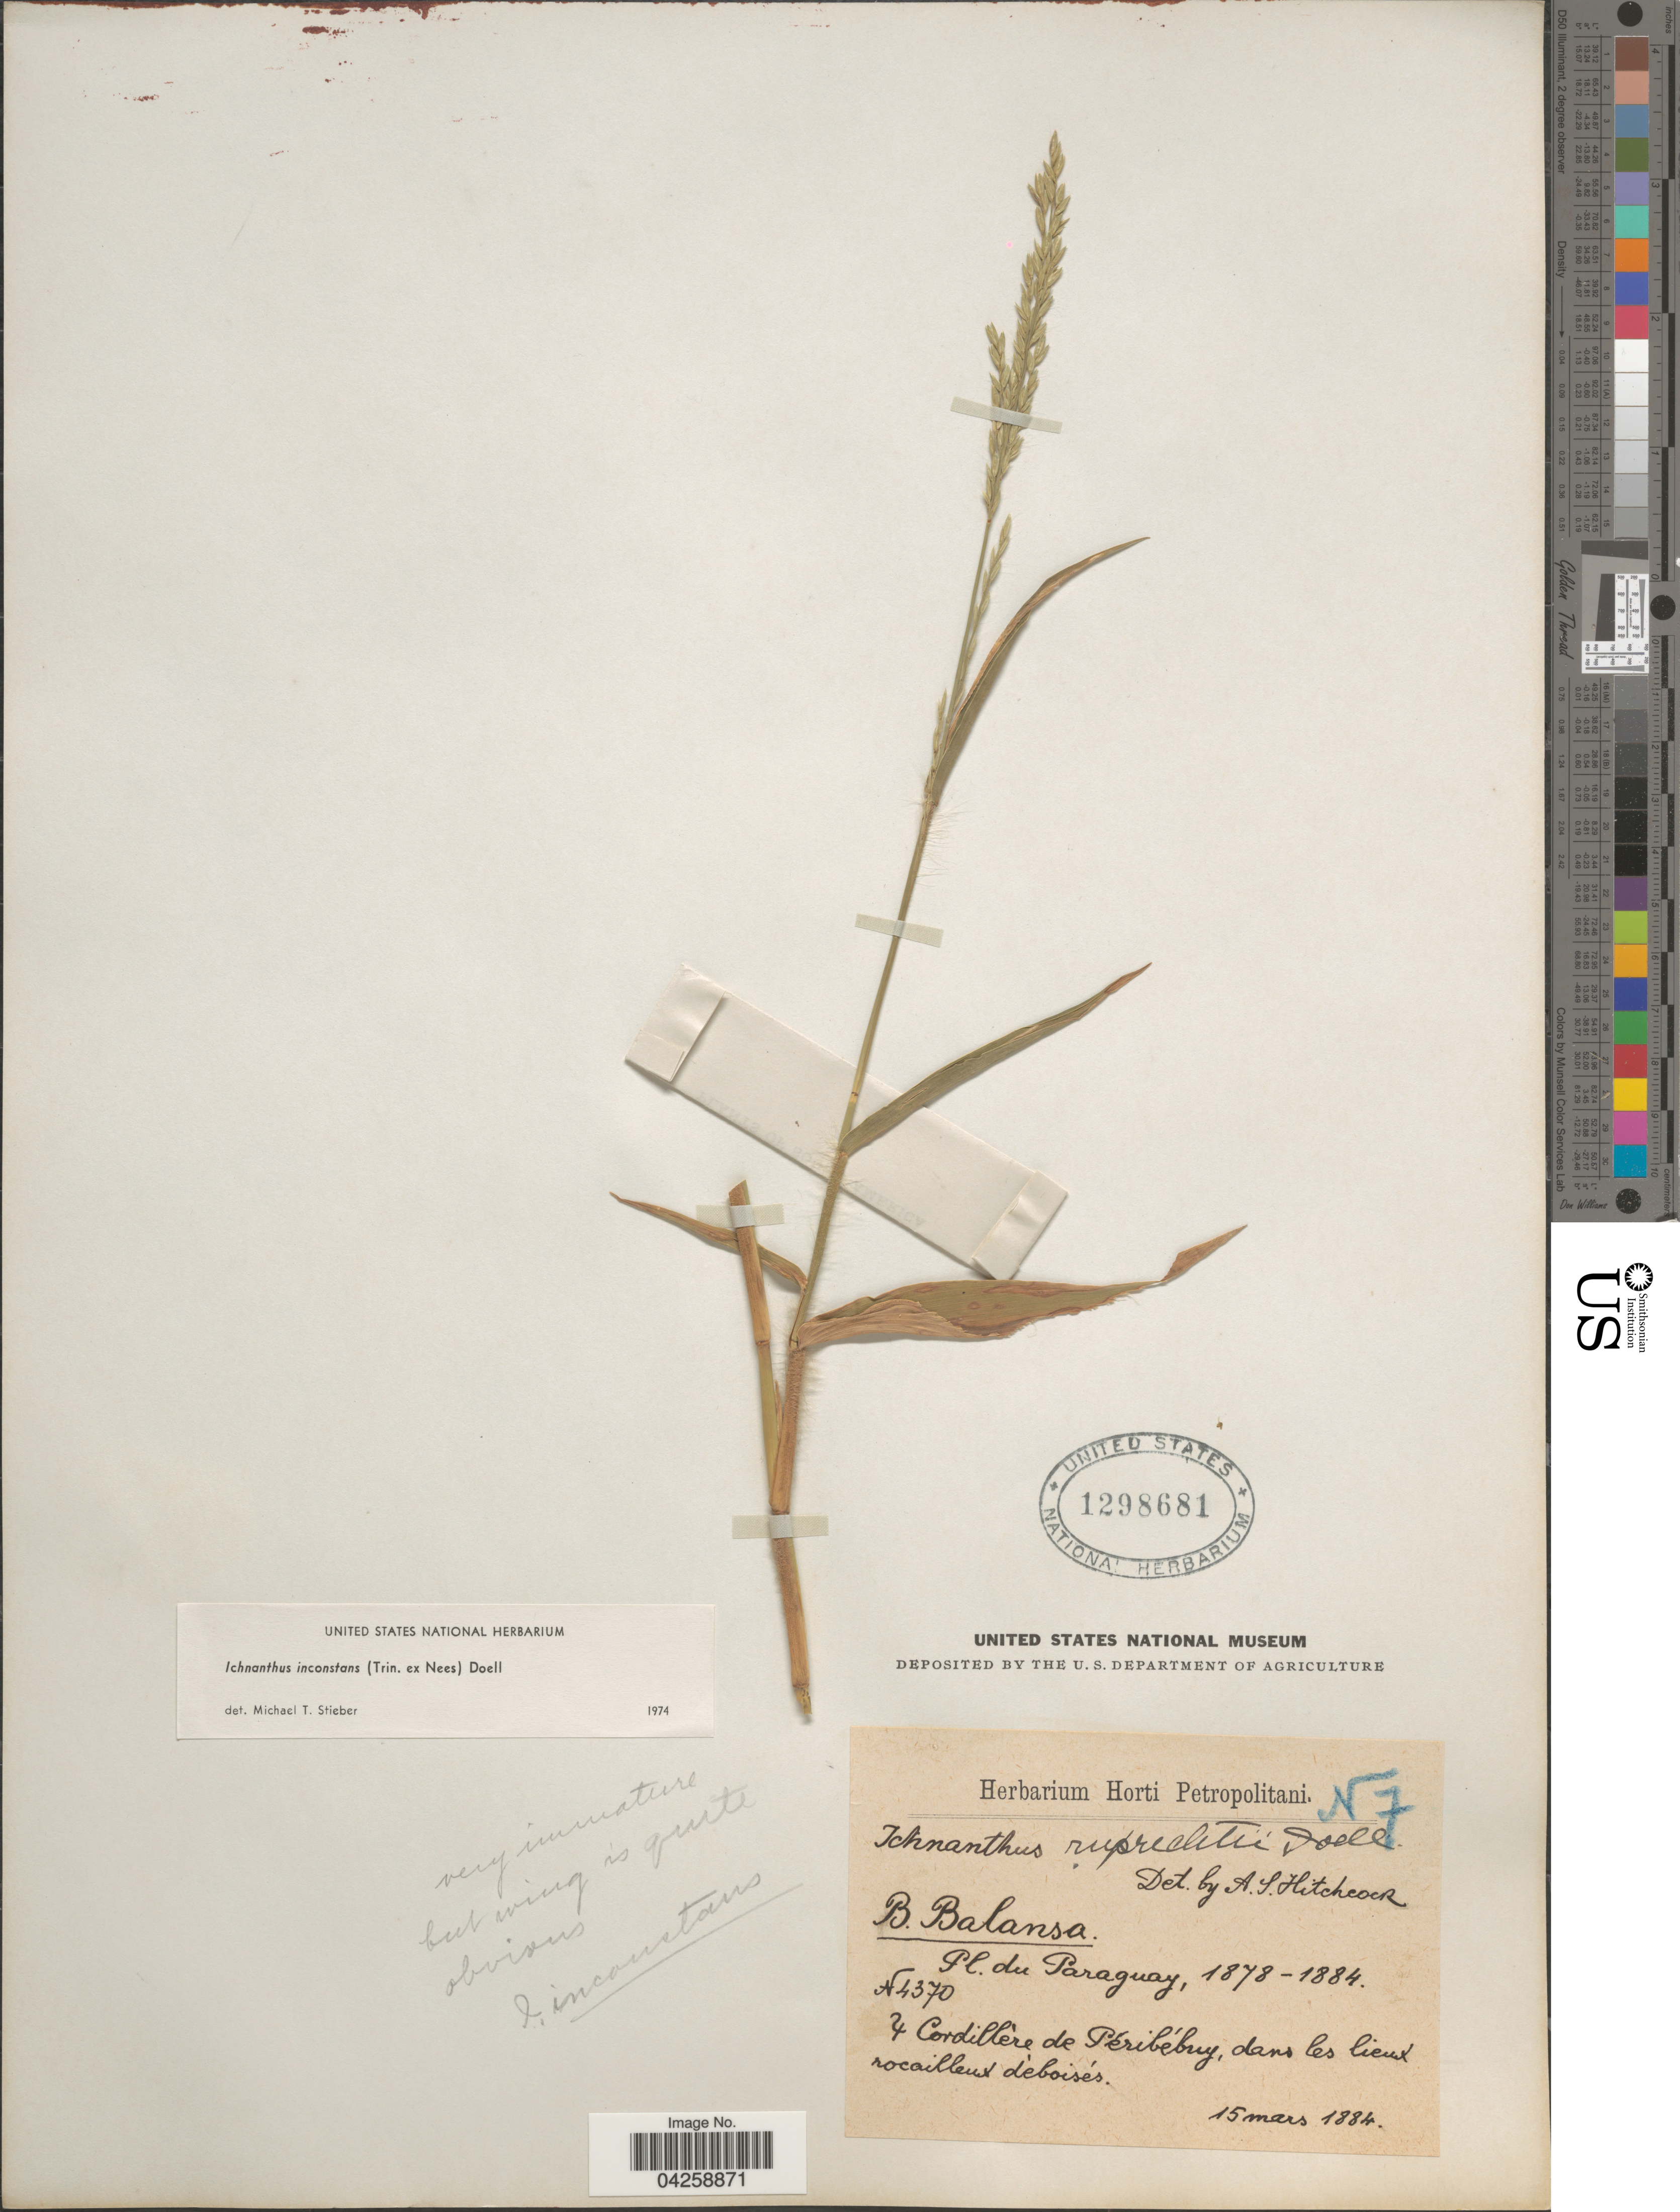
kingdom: Plantae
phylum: Tracheophyta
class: Liliopsida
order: Poales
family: Poaceae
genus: Ichnanthus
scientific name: Ichnanthus inconstans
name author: (Trin. ex Nees) Döll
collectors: B. Balansa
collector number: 4370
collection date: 1884-03-15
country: Paraguay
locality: Cordillère de Péribébuy, dans les lieux rocailleux deboisés.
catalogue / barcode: US 1298681